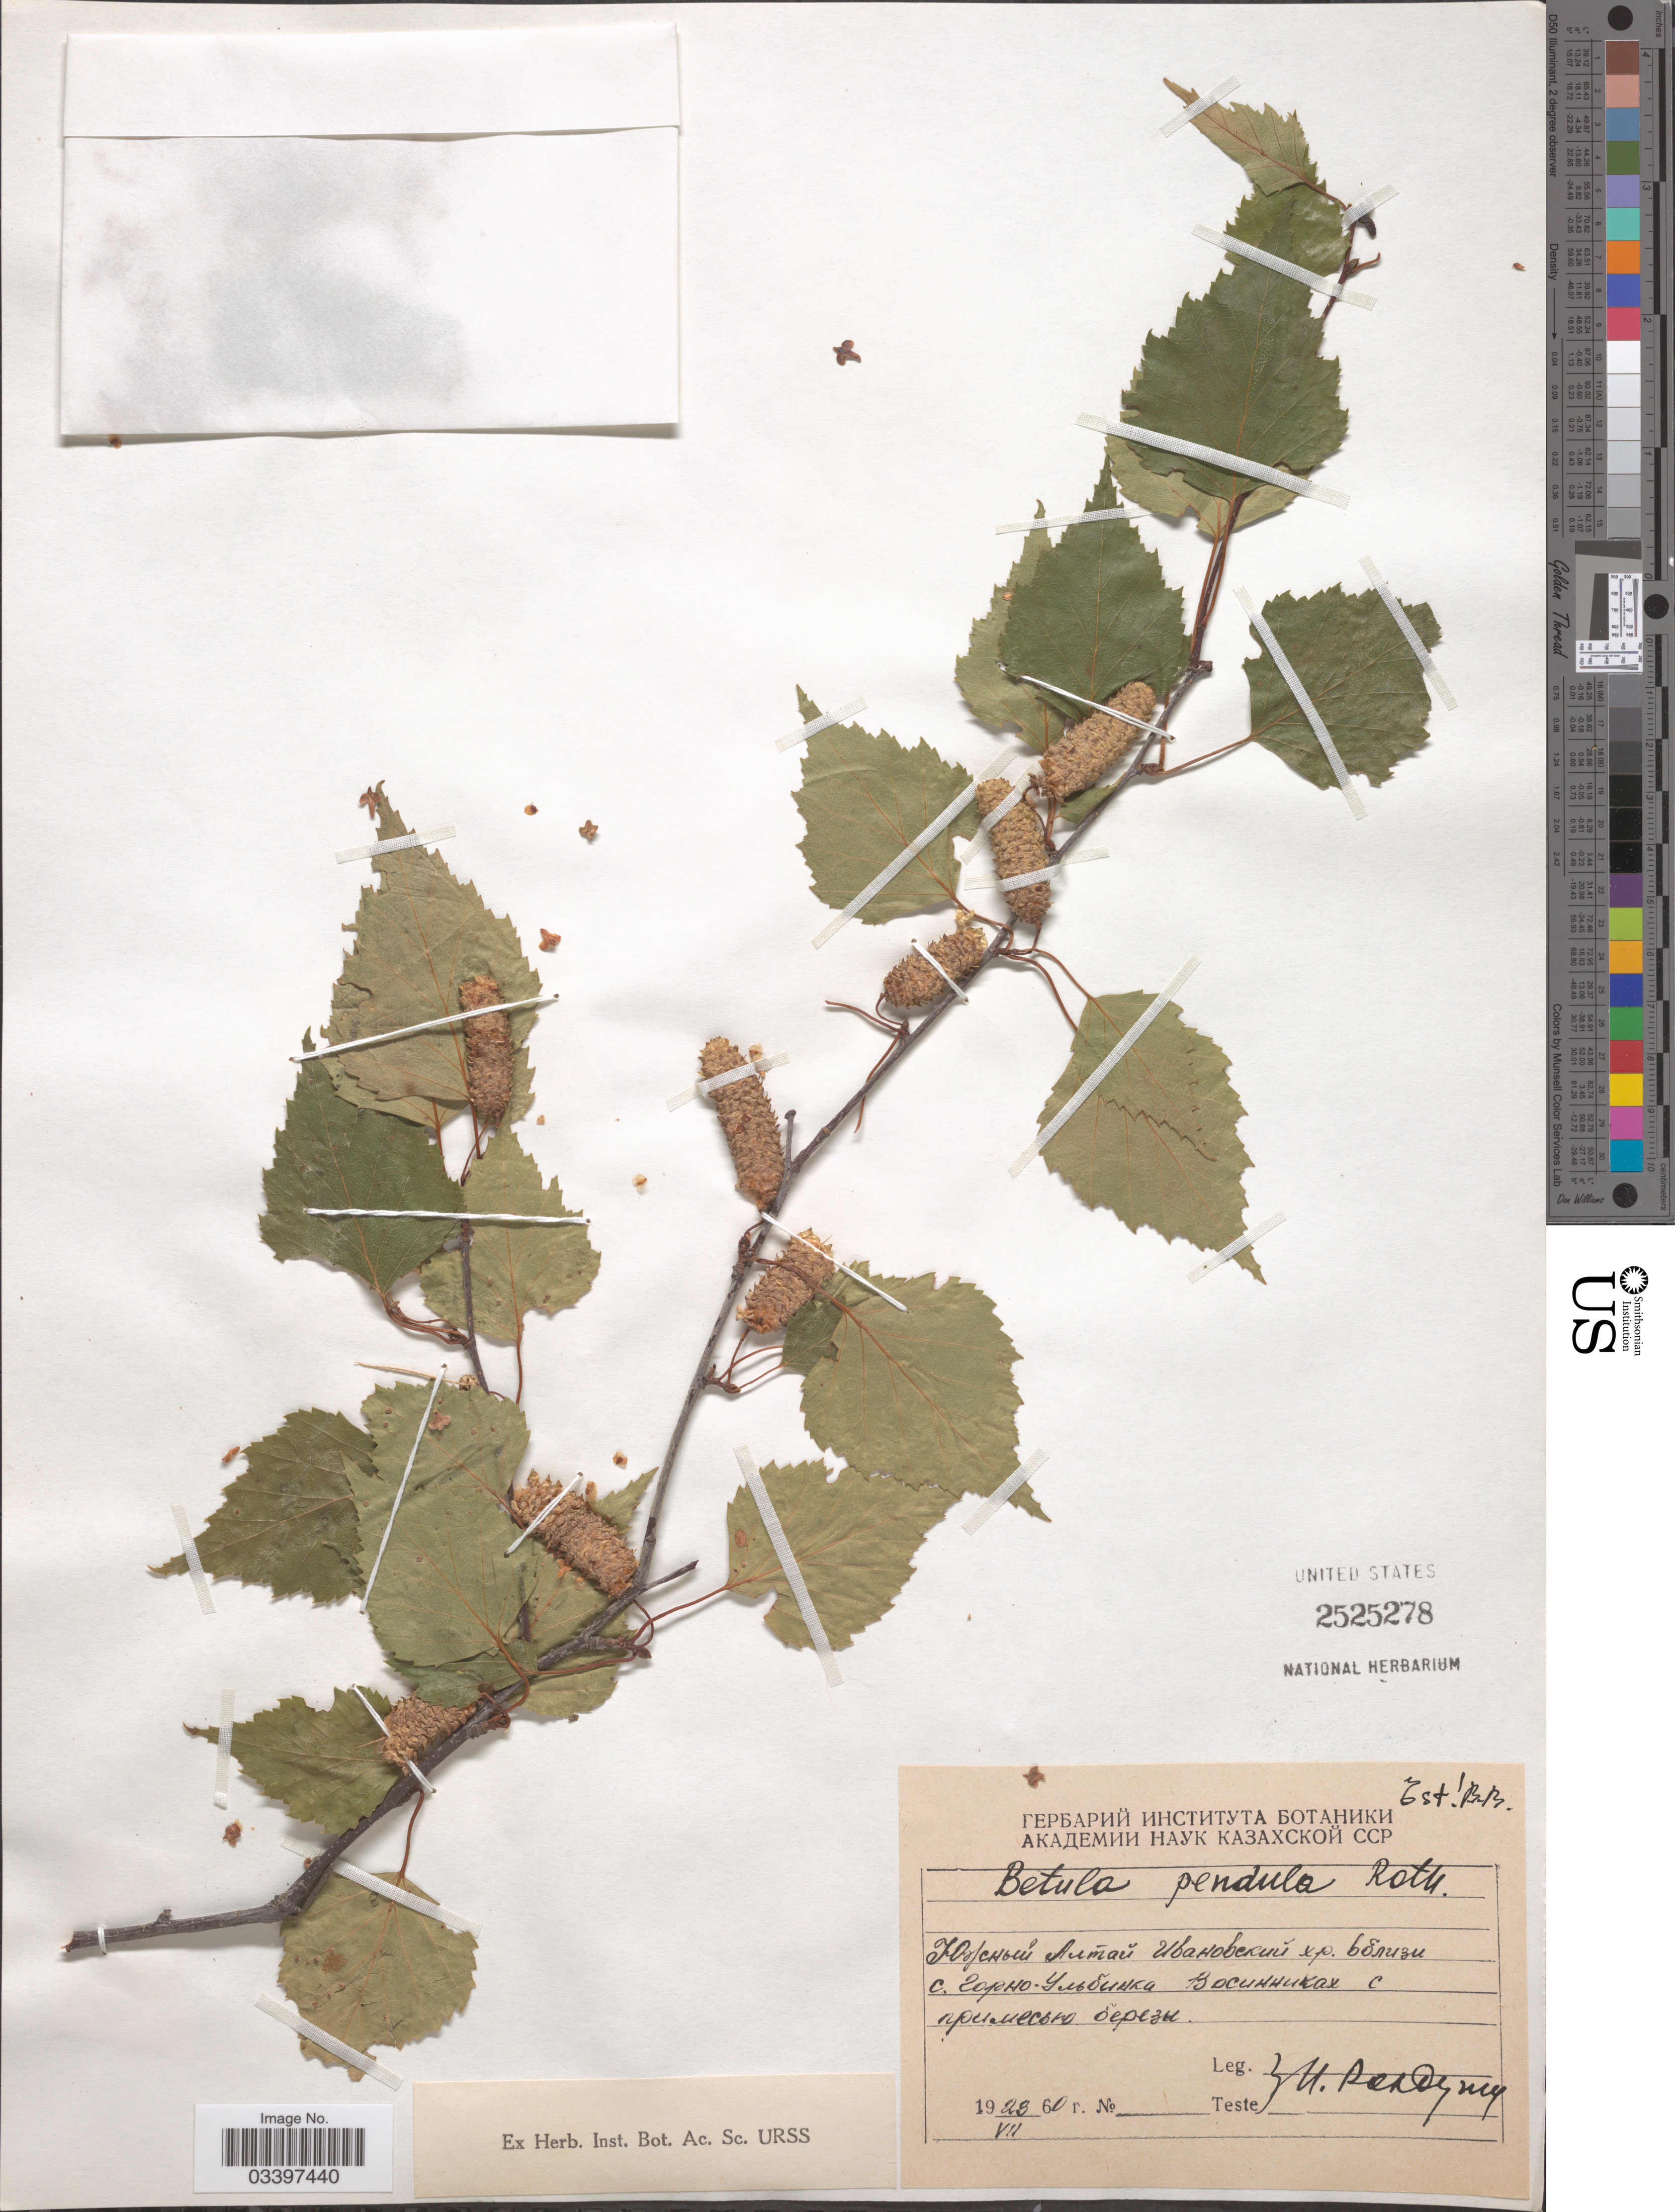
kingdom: Plantae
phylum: Tracheophyta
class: Magnoliopsida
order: Fagales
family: Betulaceae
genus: Betula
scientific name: Betula pendula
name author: Roth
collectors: I. Roldugin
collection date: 1960-07-23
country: Kazakhstan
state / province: East Kazakhstan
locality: Ivanovskiy Ridge, near Gorno-Ulbinka.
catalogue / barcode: US 2525278